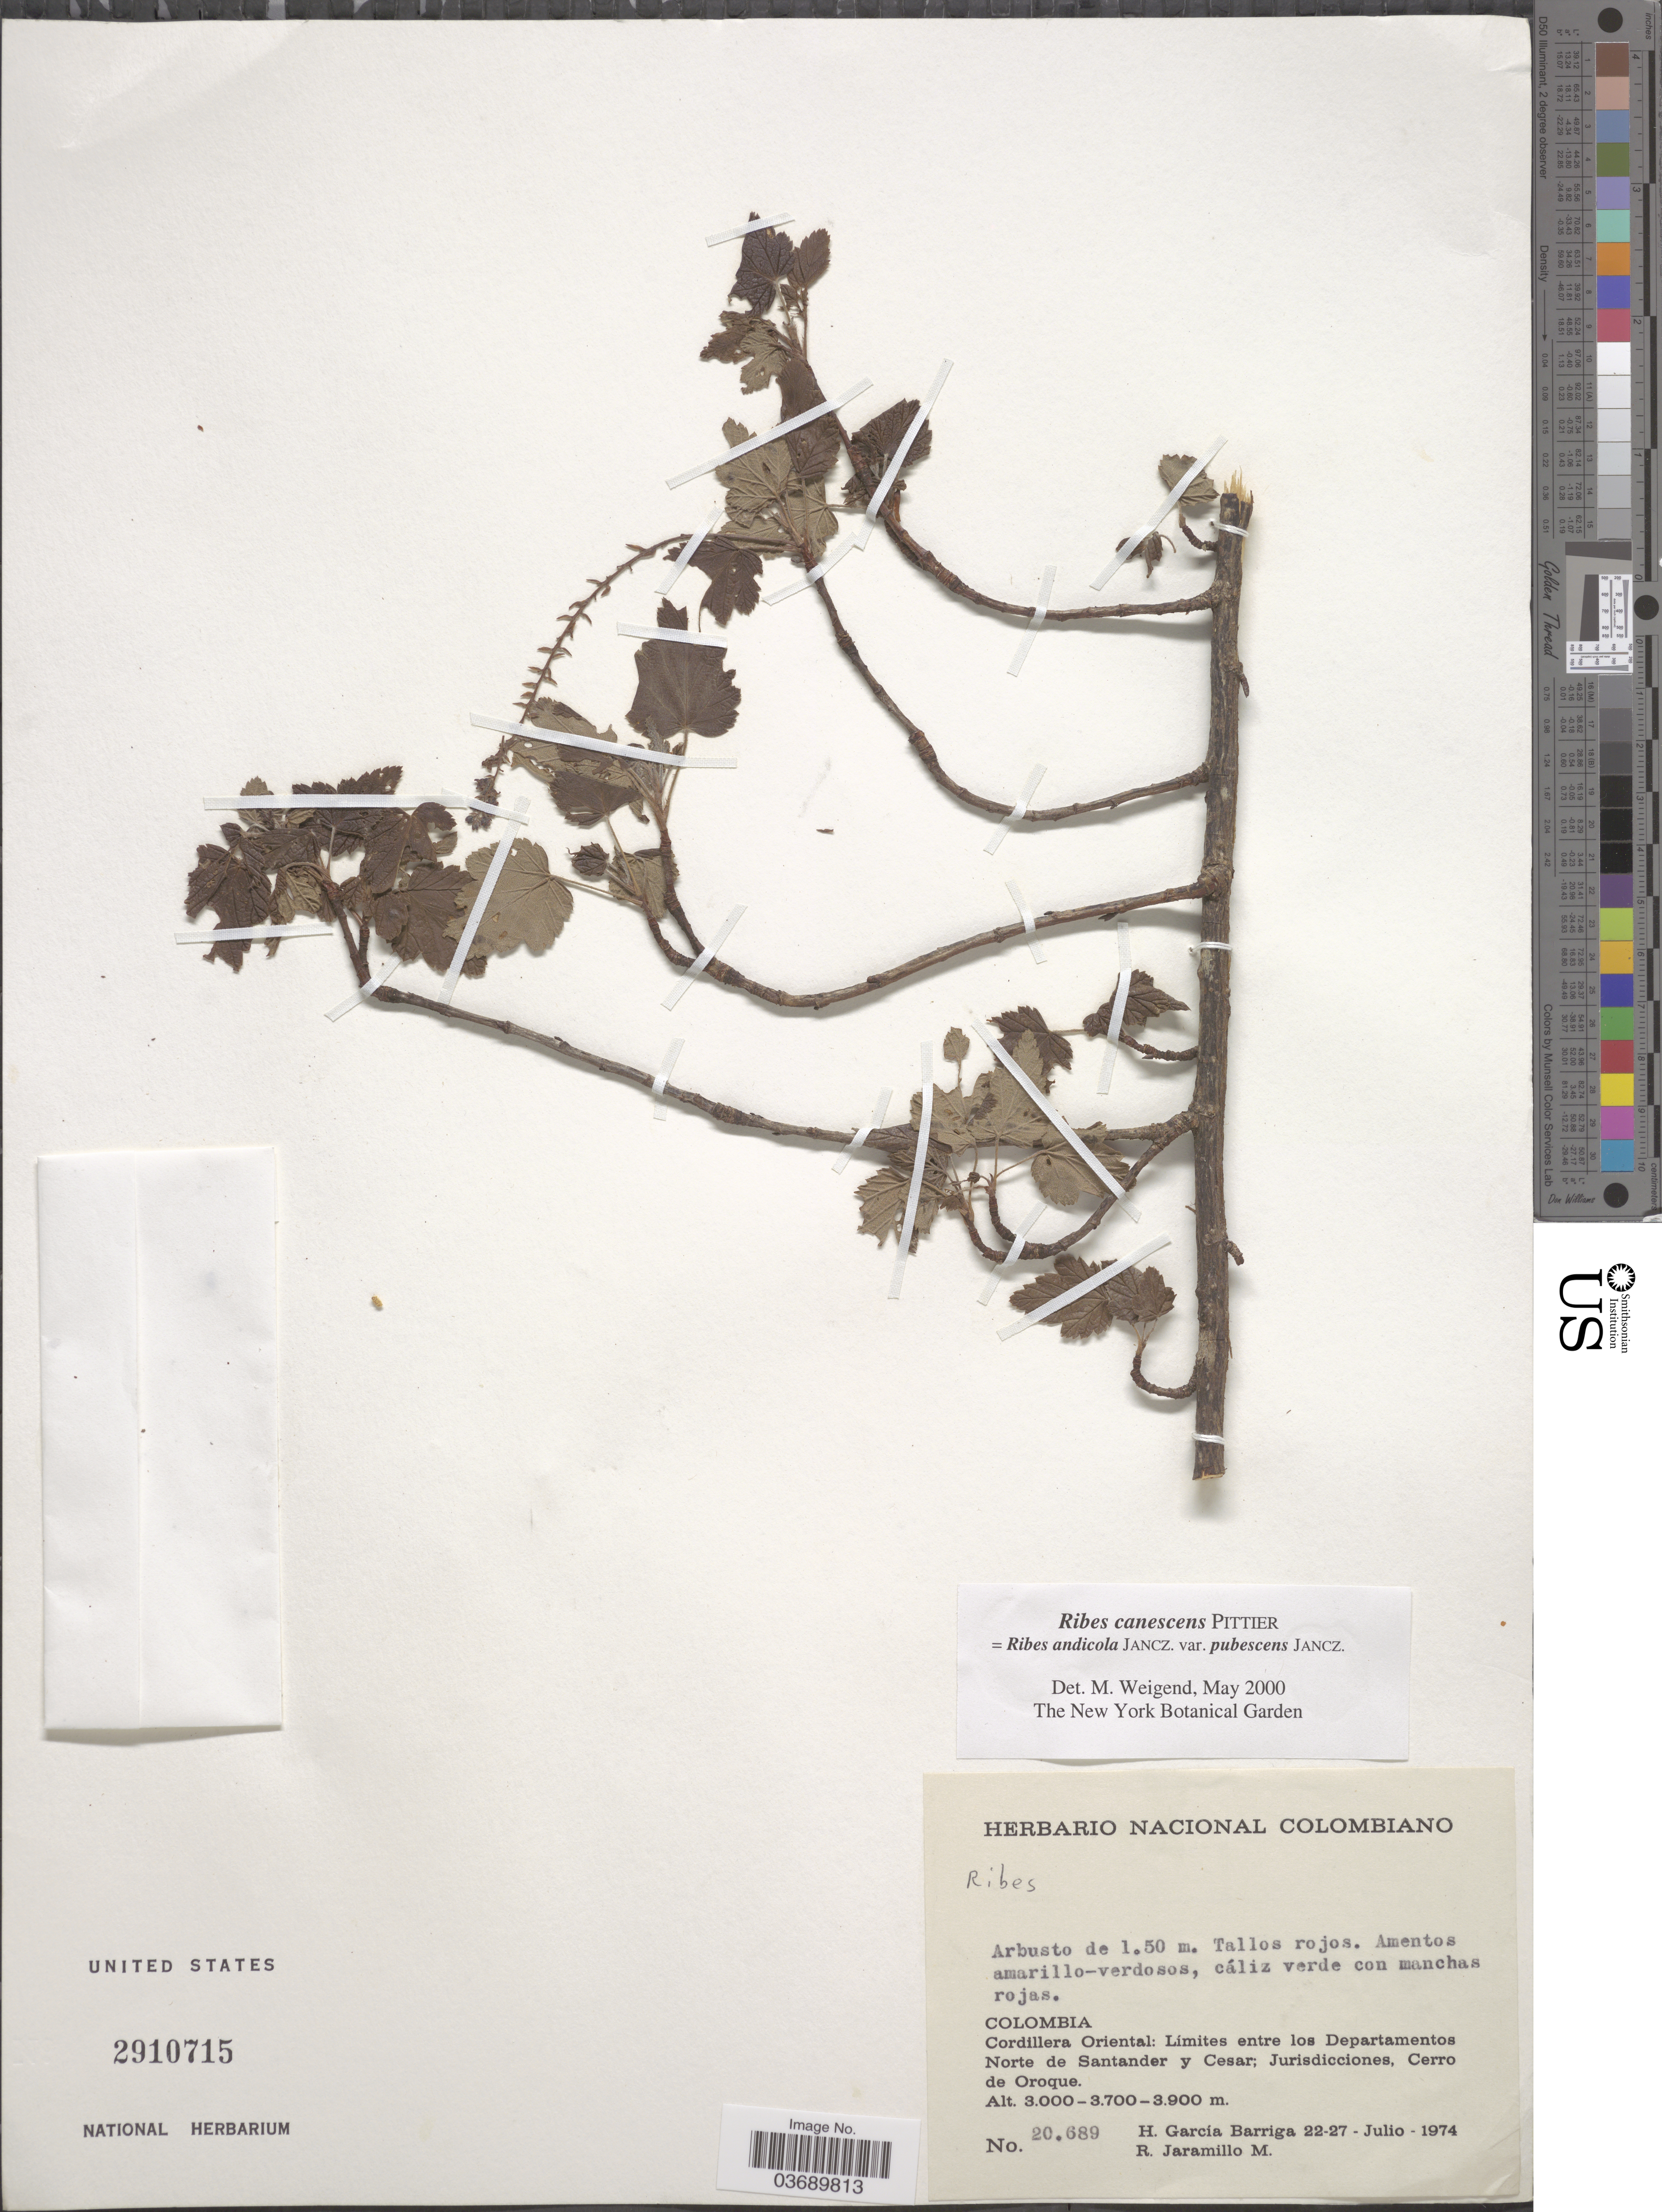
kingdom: Plantae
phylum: Tracheophyta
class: Magnoliopsida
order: Saxifragales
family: Grossulariaceae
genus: Ribes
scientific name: Ribes canescens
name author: Pittier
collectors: H. García Barriga & R. Jaramillo M.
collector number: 20689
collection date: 1974-07-22/1974-07-27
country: Colombia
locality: Cordillera Oriental: Límites entre los Departamentos Norte de Santander y Cesar; Jurisdicciones, Cerro de Oroque.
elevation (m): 3000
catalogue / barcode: US 2910715